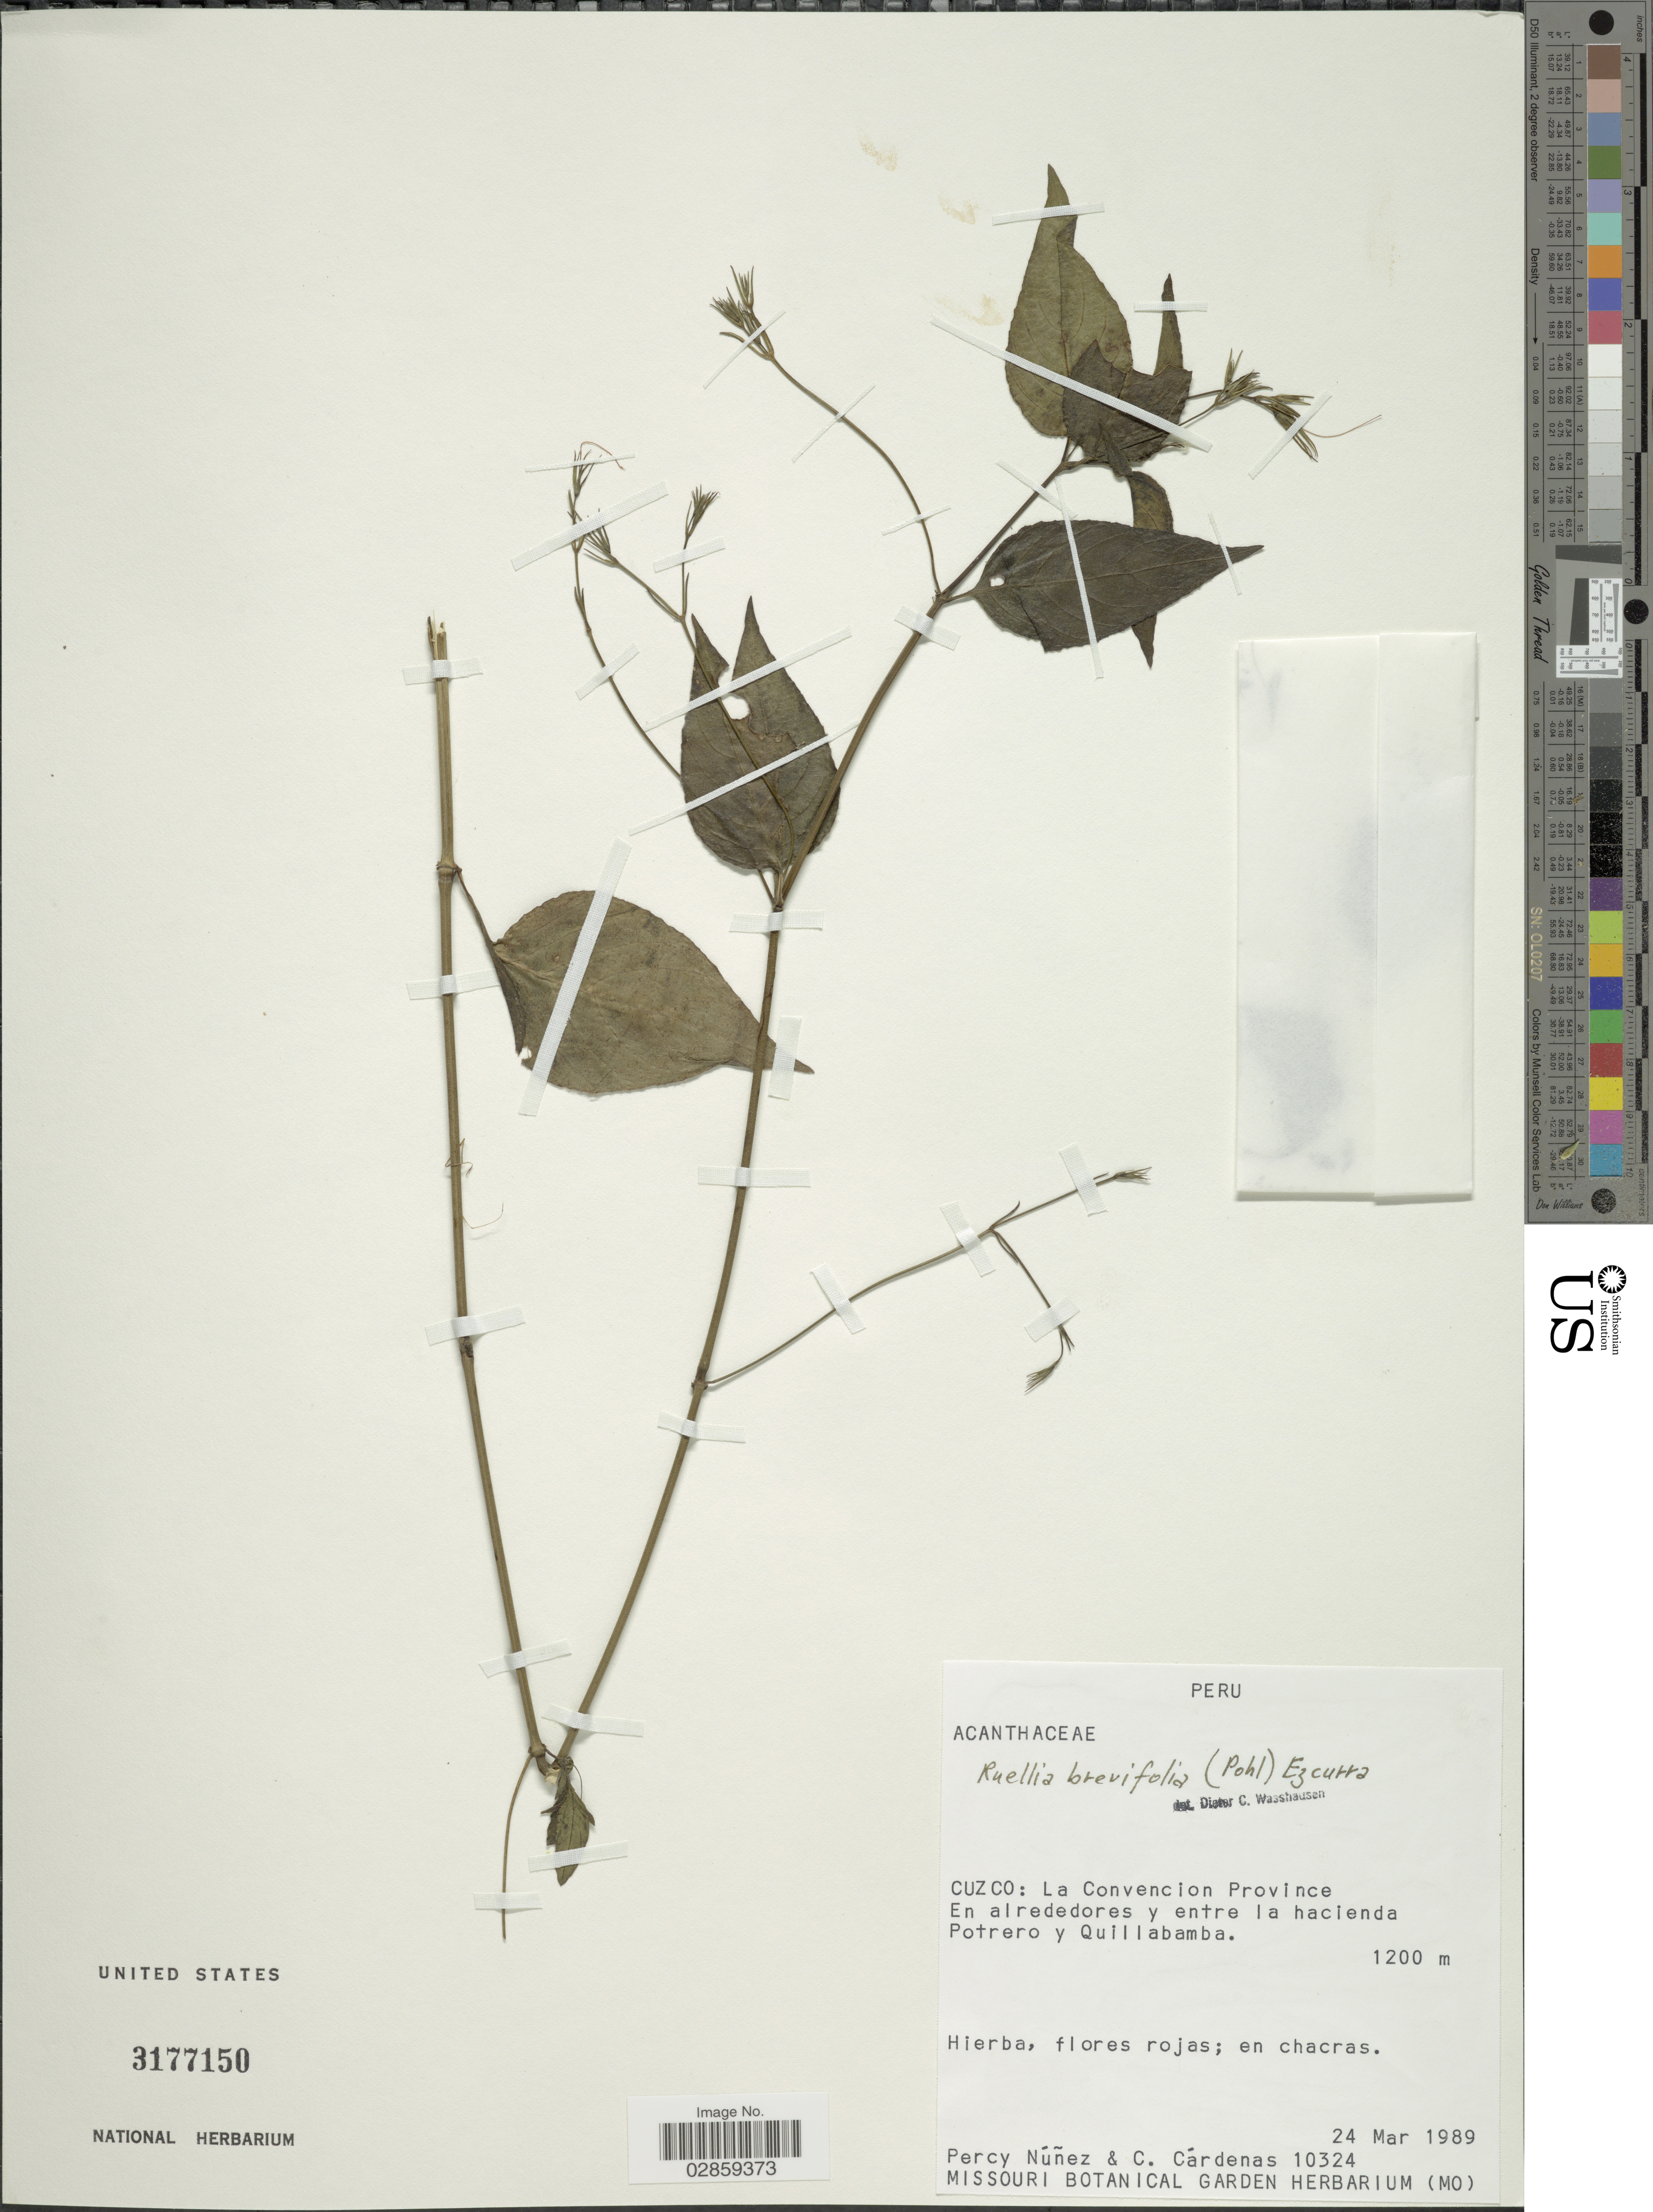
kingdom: Plantae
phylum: Tracheophyta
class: Magnoliopsida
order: Lamiales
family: Acanthaceae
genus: Ruellia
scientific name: Ruellia brevifolia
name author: (Pohl) C. Ezcurra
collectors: P. Nuñez V. & C. Cardenas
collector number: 10324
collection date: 1989-03-24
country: Peru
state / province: Cusco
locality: La Convencion Province, En alrededores y entre la hacienda Potrero y Quillabamba.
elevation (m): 1200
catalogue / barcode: US 3177150